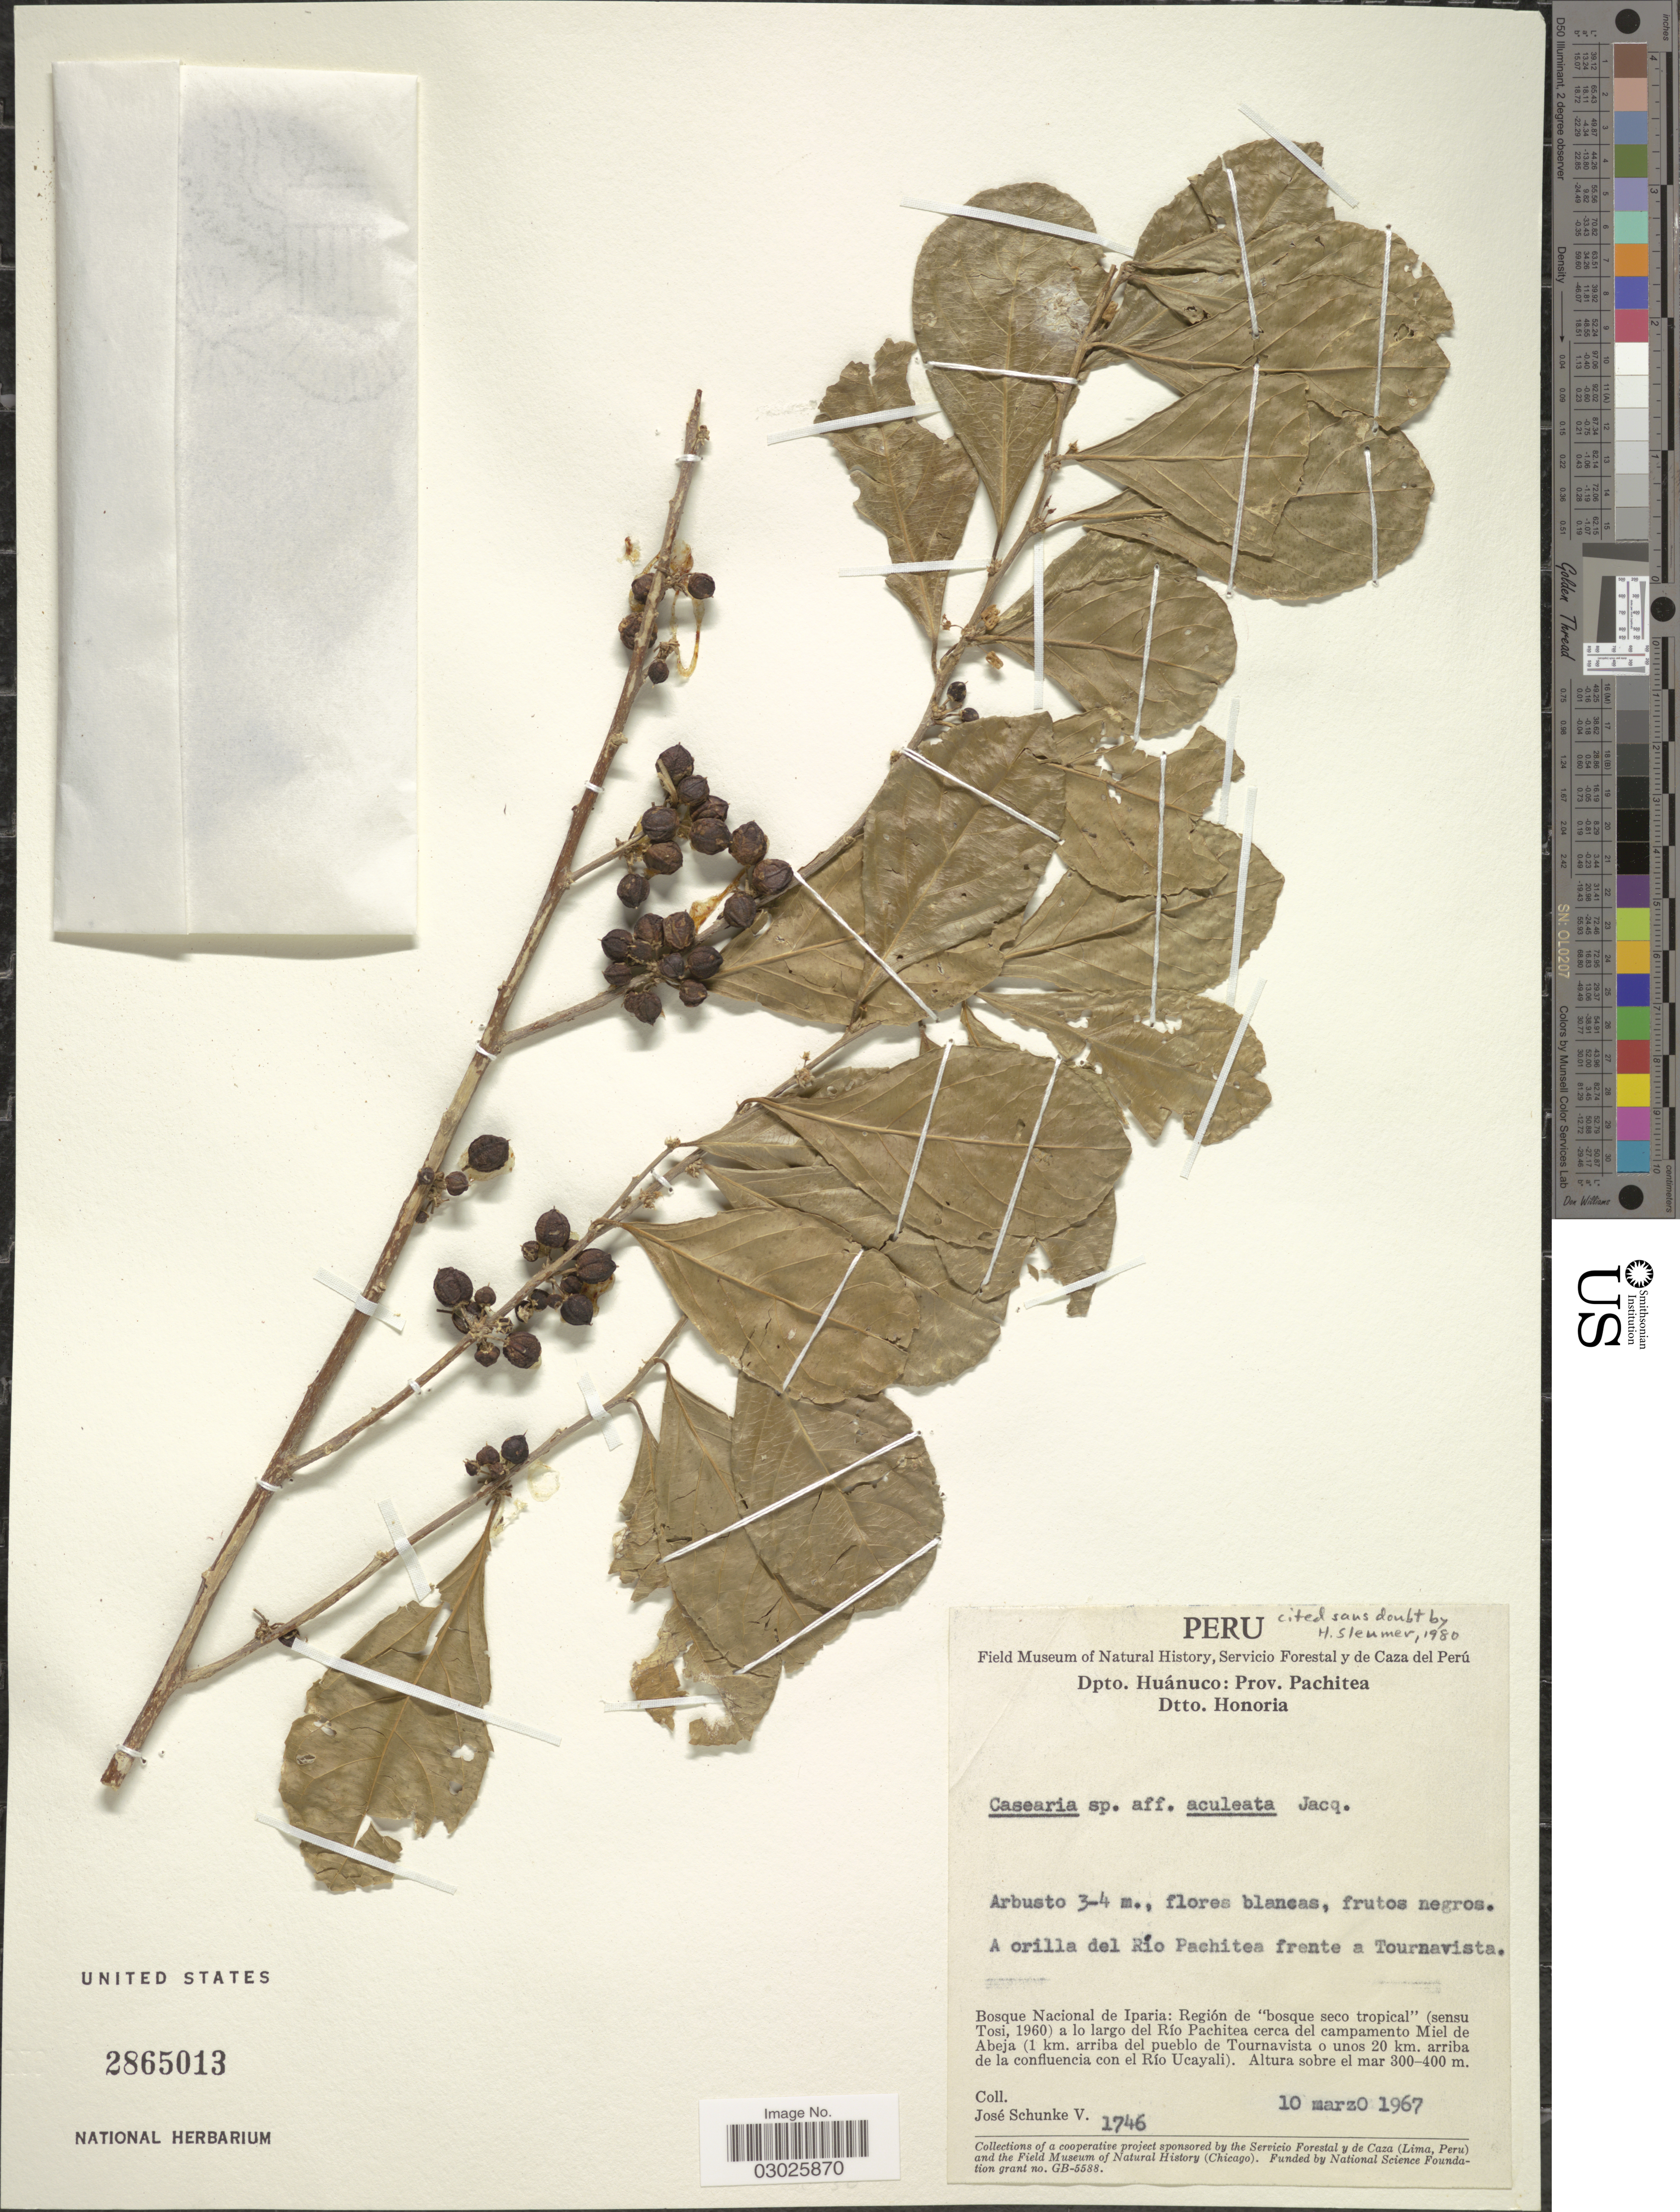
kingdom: Plantae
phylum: Tracheophyta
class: Magnoliopsida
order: Malpighiales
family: Salicaceae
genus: Casearia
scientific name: Casearia aculeata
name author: Jacq.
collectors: J. Schunke Vigo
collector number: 1746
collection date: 1967-03-10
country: Peru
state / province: Huánuco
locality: Dpto. Huánuco: Prov. Pachitea. Dtto. Honoria. A orilla del Río Pachitea frente a Tournavista. Bosque Nacional de Iparia: Región de "bosque seco tropical" (sensu Tosi, 1960) a lo largo del Río Pachitea cerca del campamento Miel de Abeja (1 km. arriba del pueblo de Tournavista o unos 20 km. arriba de la confluencia con el Río Ucayali).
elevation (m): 300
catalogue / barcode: US 2865013